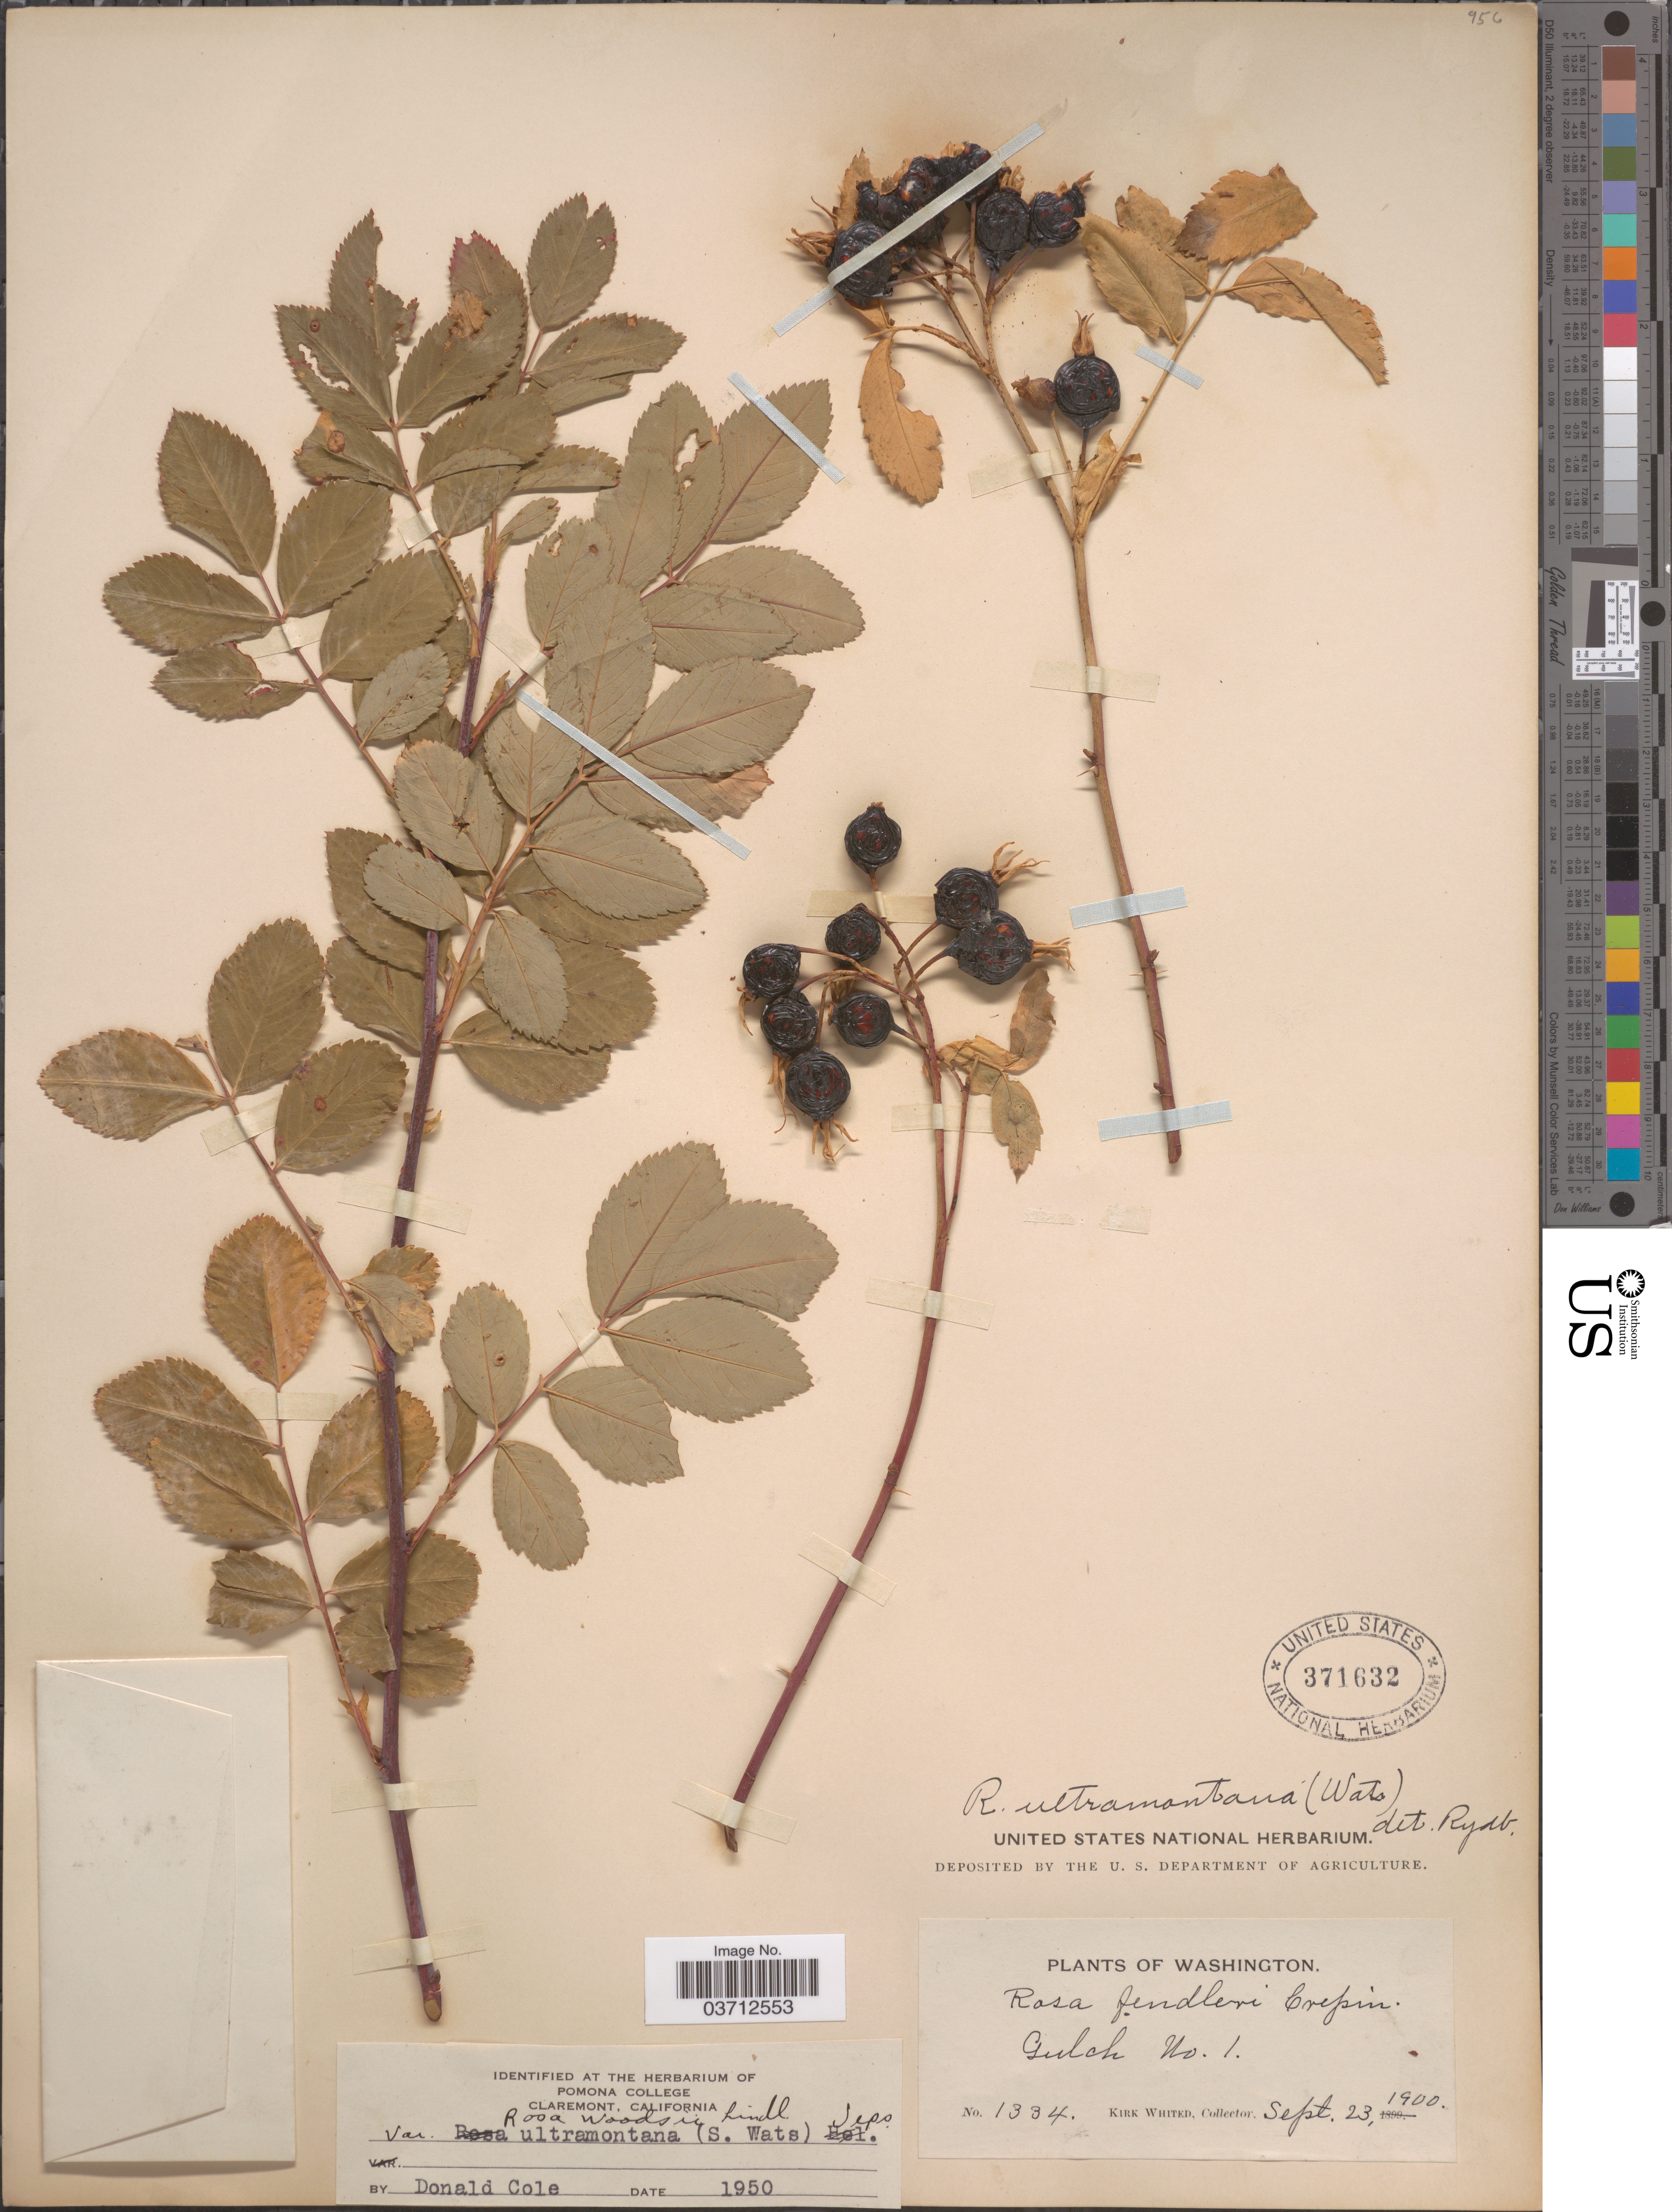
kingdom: Plantae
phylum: Tracheophyta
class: Magnoliopsida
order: Rosales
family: Rosaceae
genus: Rosa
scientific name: Rosa woodsii var. ultramontana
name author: Lindl.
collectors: K. Whited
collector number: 1334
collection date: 1900-09-23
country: United States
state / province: Washington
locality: Gulch No. 1.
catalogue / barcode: US 371632